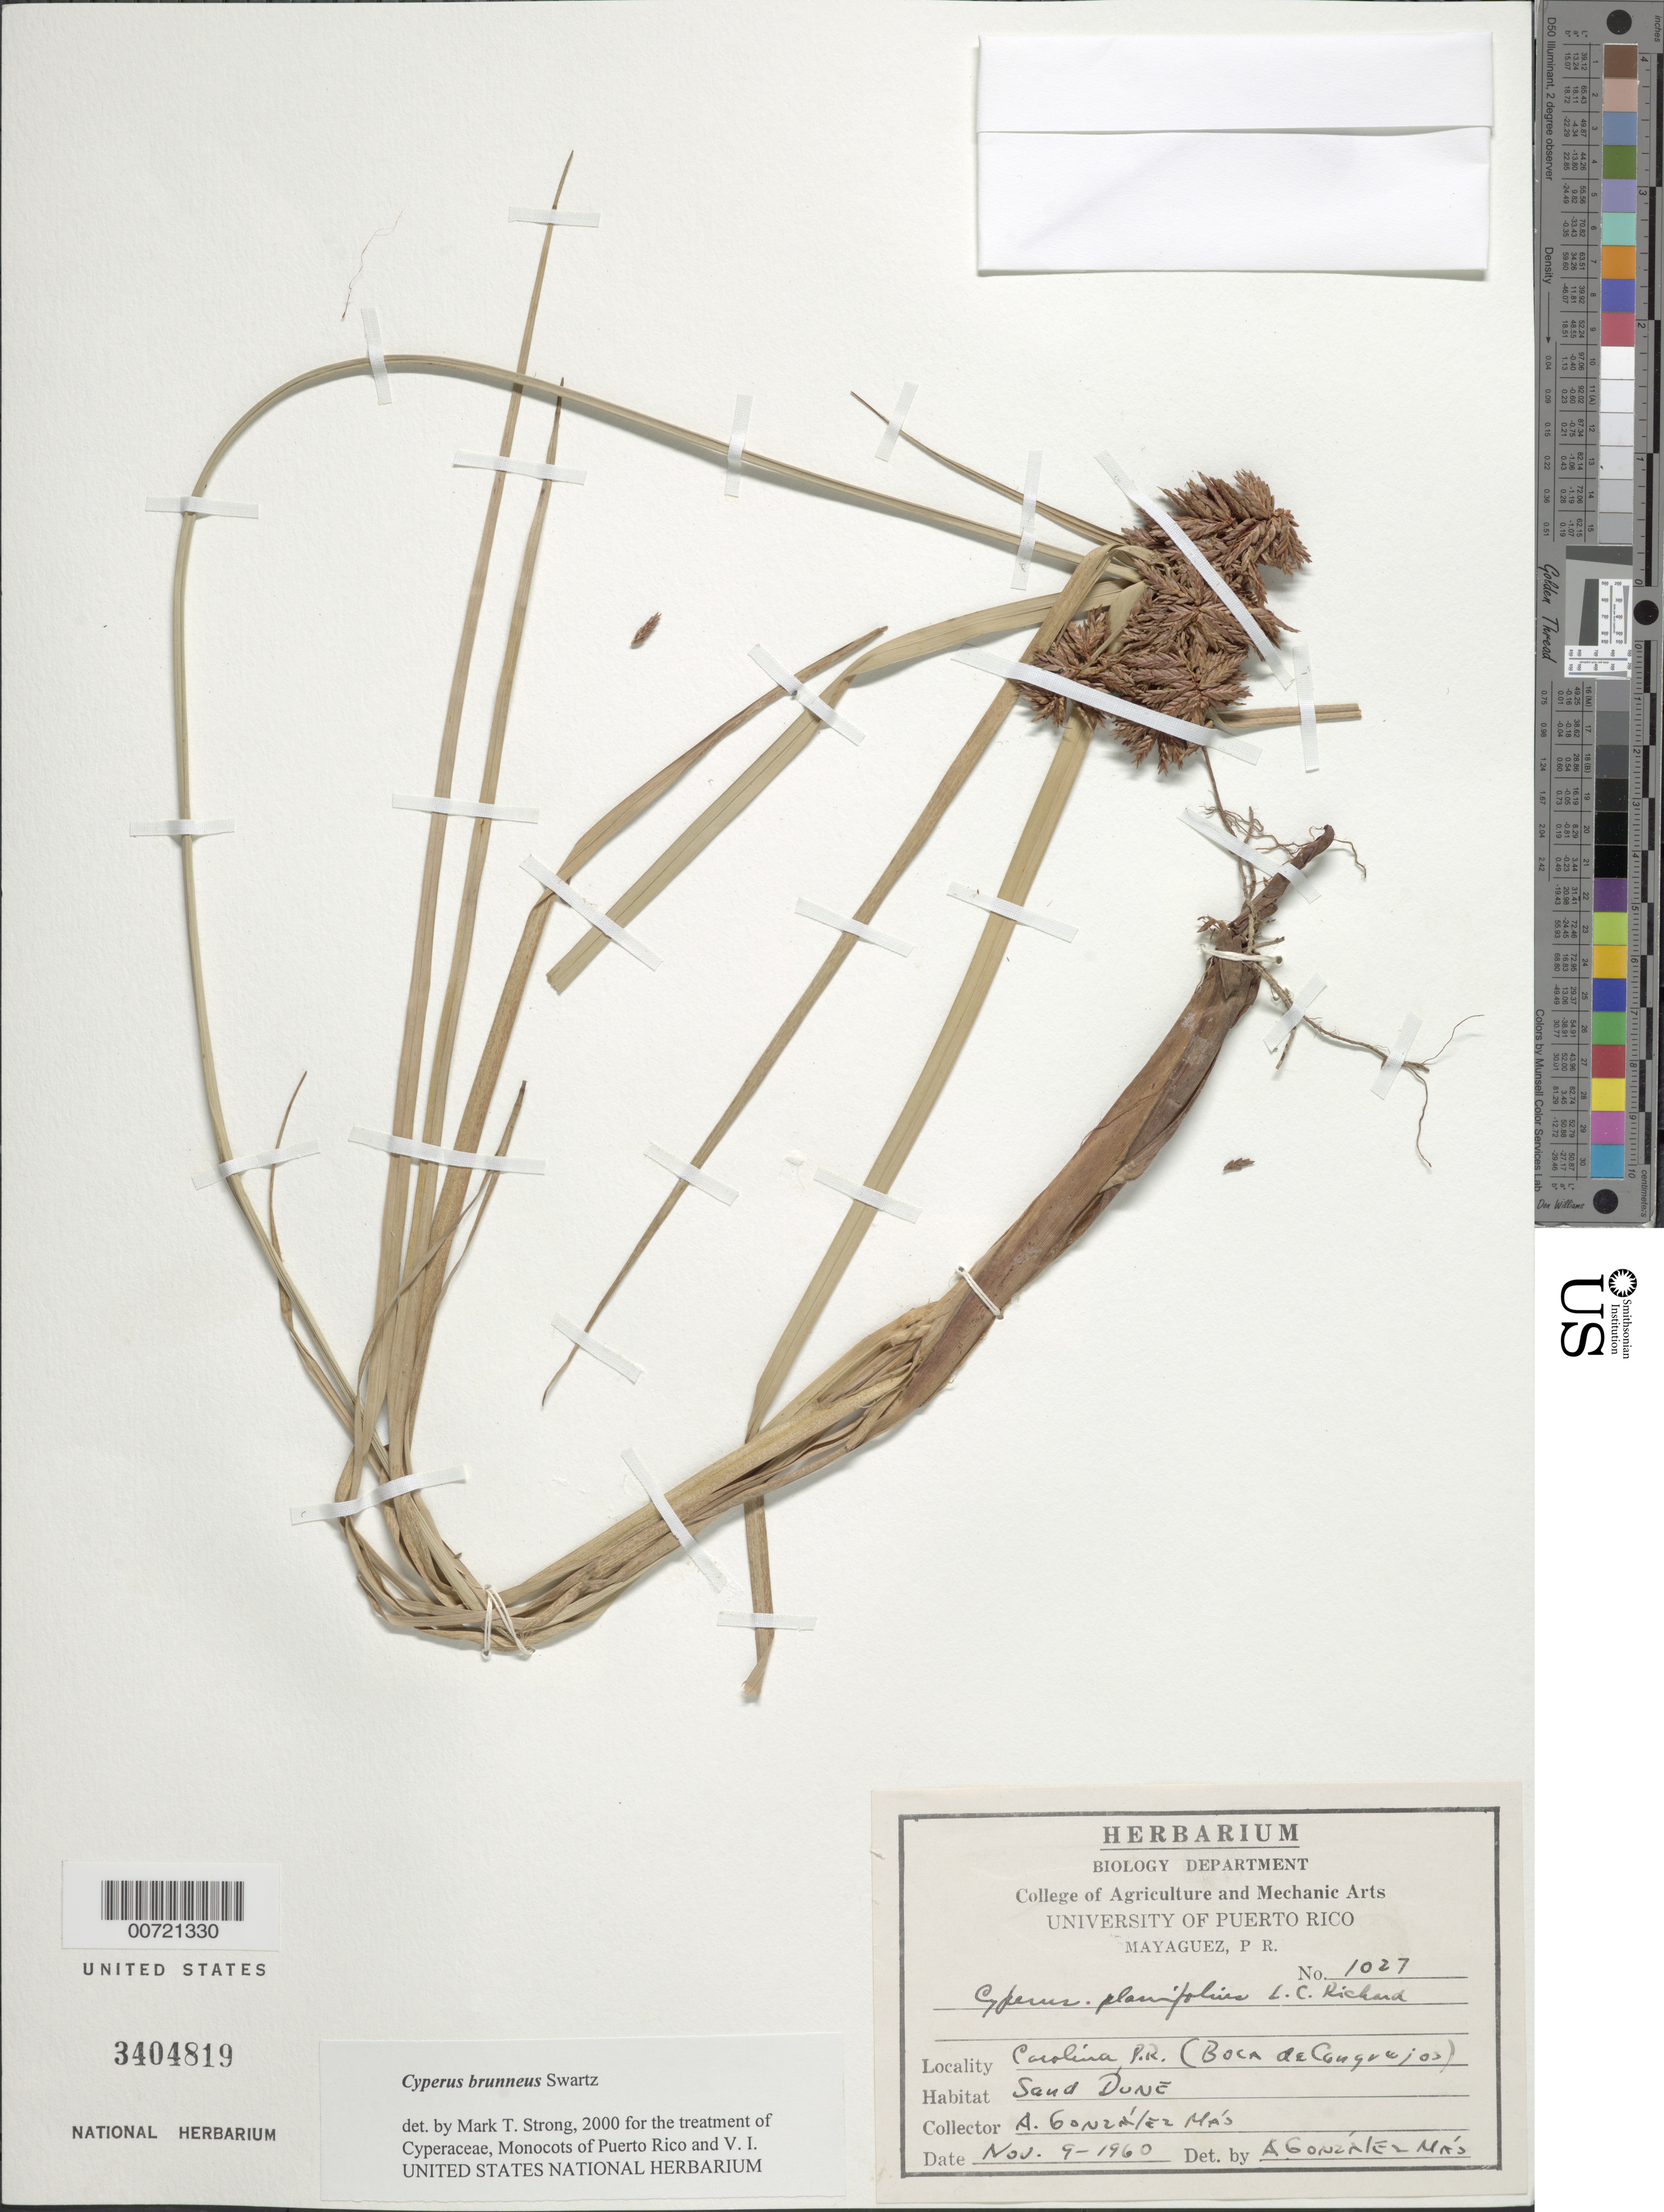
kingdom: Plantae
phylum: Tracheophyta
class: Liliopsida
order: Poales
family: Cyperaceae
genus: Cyperus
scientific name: Cyperus brunneus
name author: Sw.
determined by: Strong, M. T., (US), Smithsonian Institution - National Museum of Natural History (UNITED STATES)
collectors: A. González Más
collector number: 1027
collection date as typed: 09 Nov 1960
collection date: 1960-11-09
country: Puerto Rico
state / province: Carolina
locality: Carolina: Boca de Cangrejos.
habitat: Sand dune.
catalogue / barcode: US 3404819